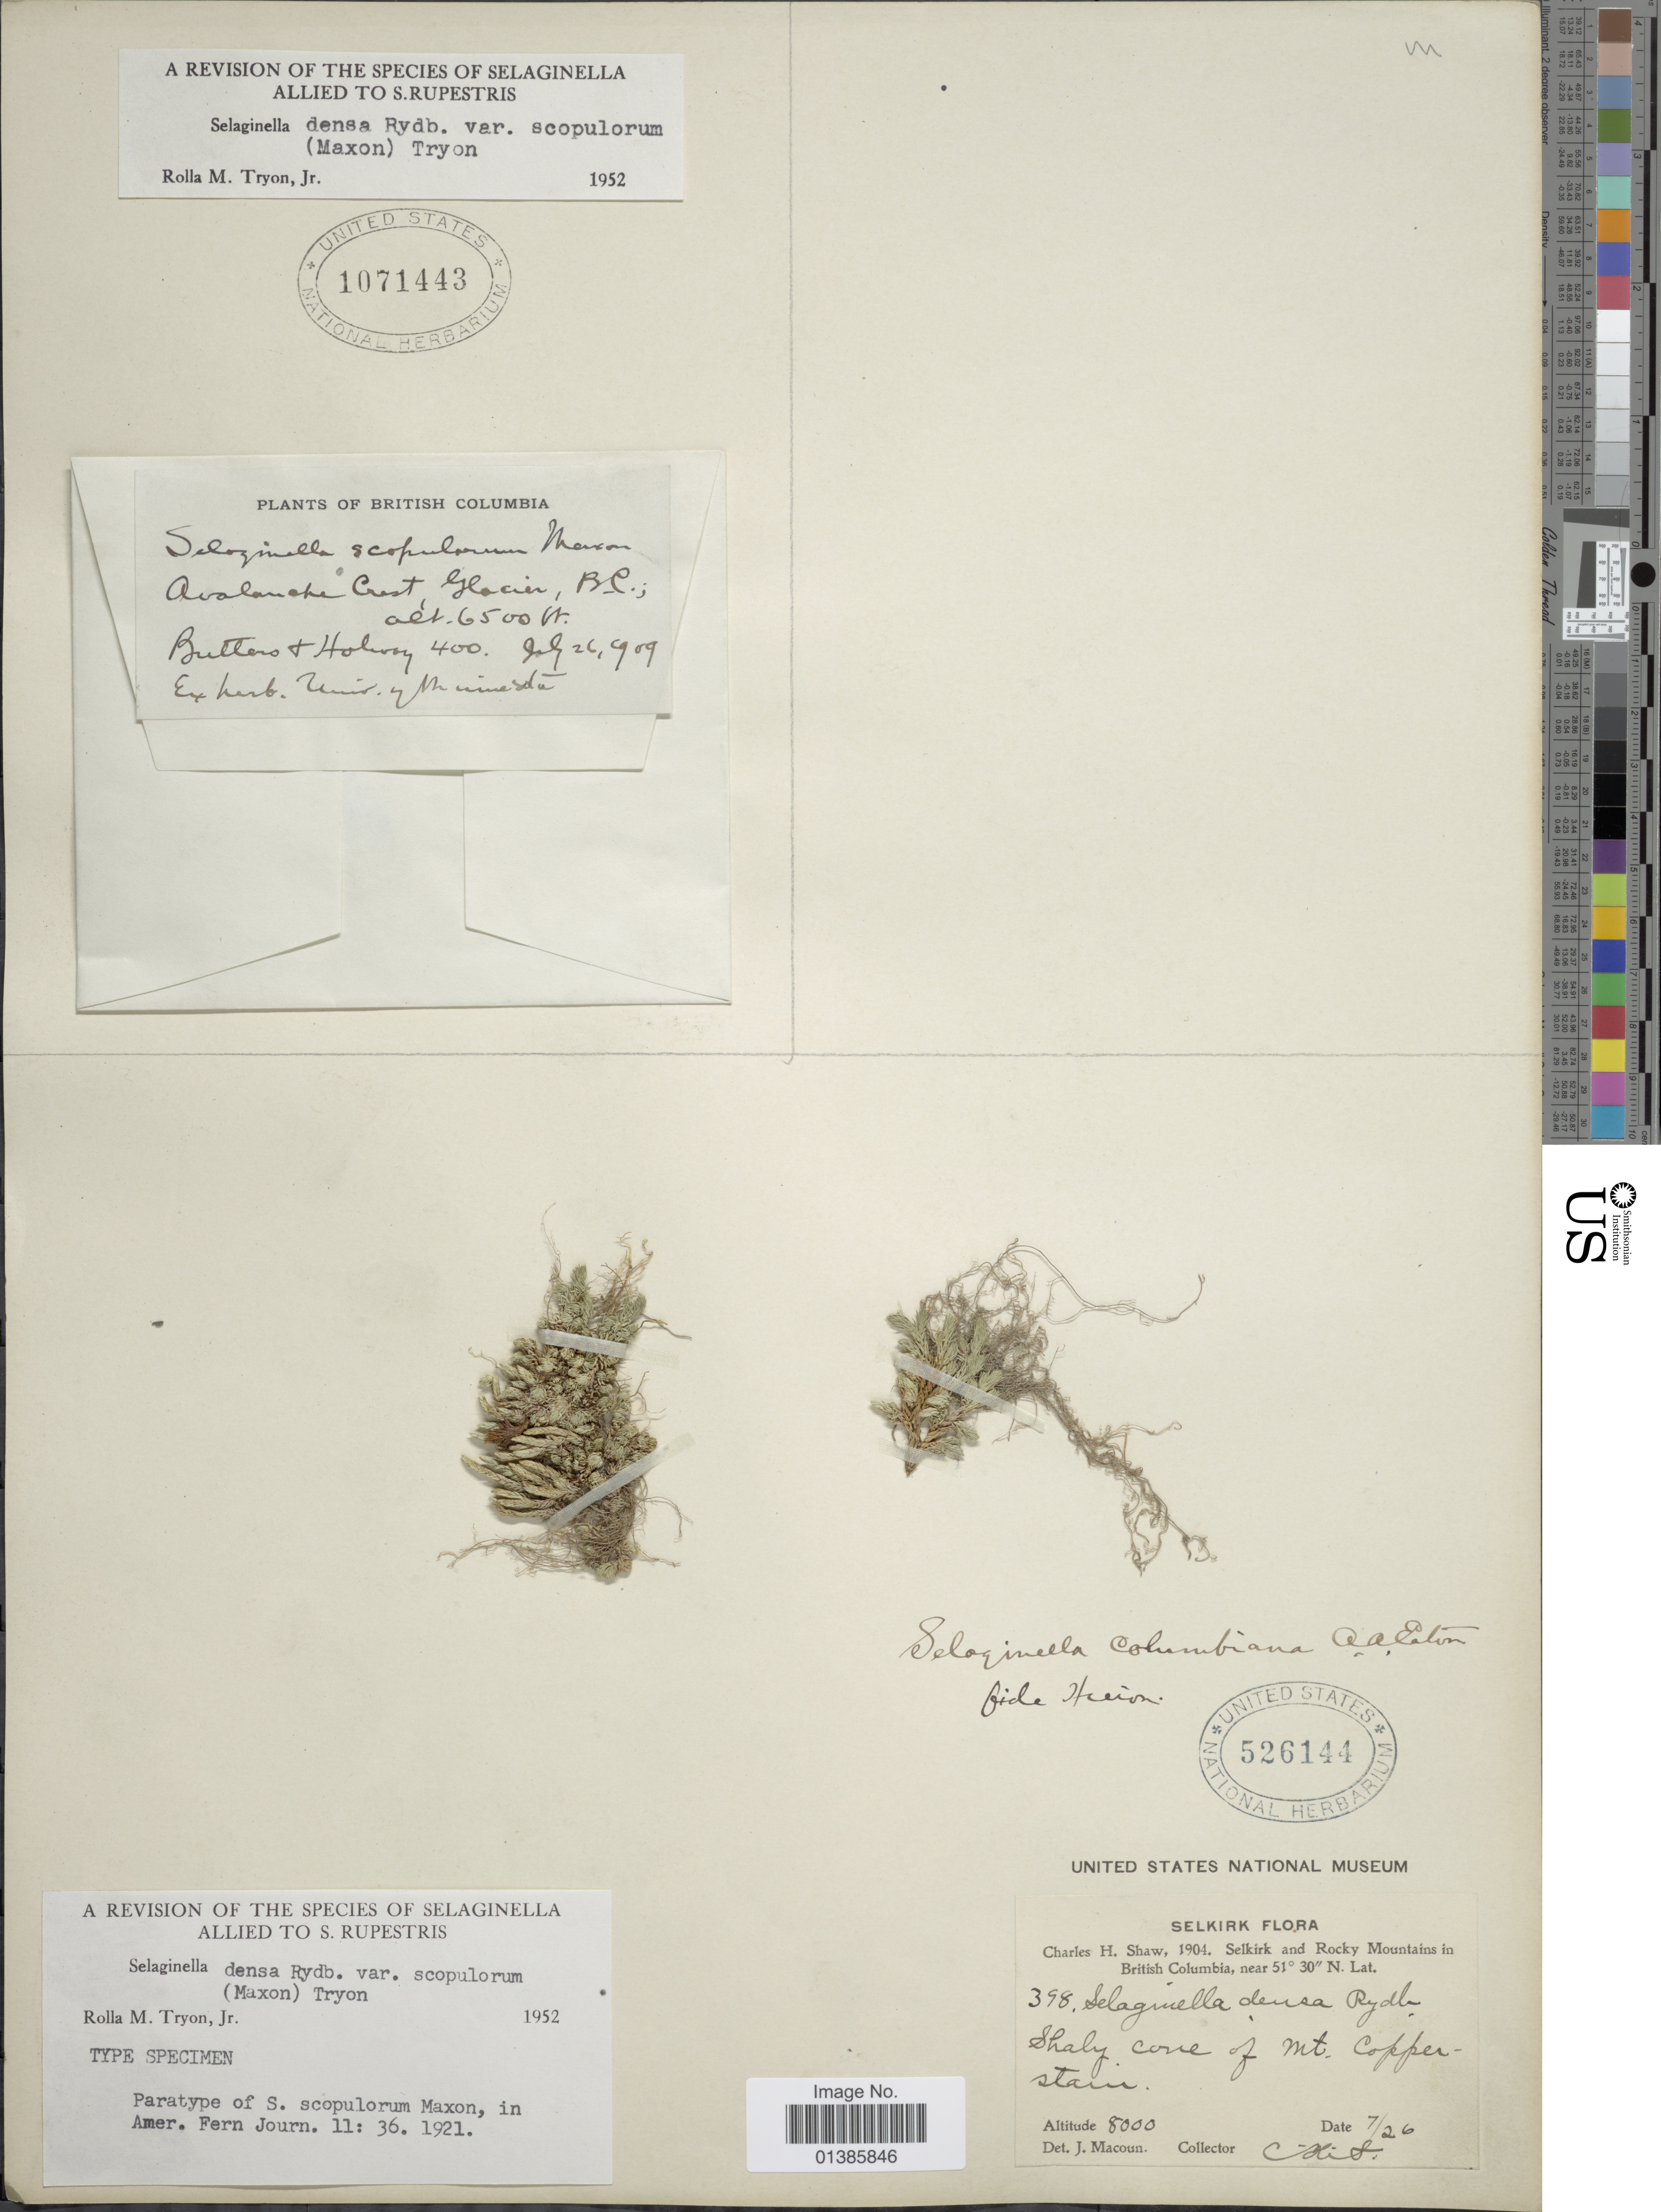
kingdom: Plantae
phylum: Tracheophyta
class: Lycopodiopsida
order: Selaginellales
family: Selaginellaceae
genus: Selaginella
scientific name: Selaginella densa var. scopulorum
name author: (Maxon) R.M. Tryon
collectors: Butters & -- Holway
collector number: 400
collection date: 1909-07-26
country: Canada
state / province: British Columbia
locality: Avalanche Crest, Glacier.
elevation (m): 1981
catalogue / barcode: US 1071443-2